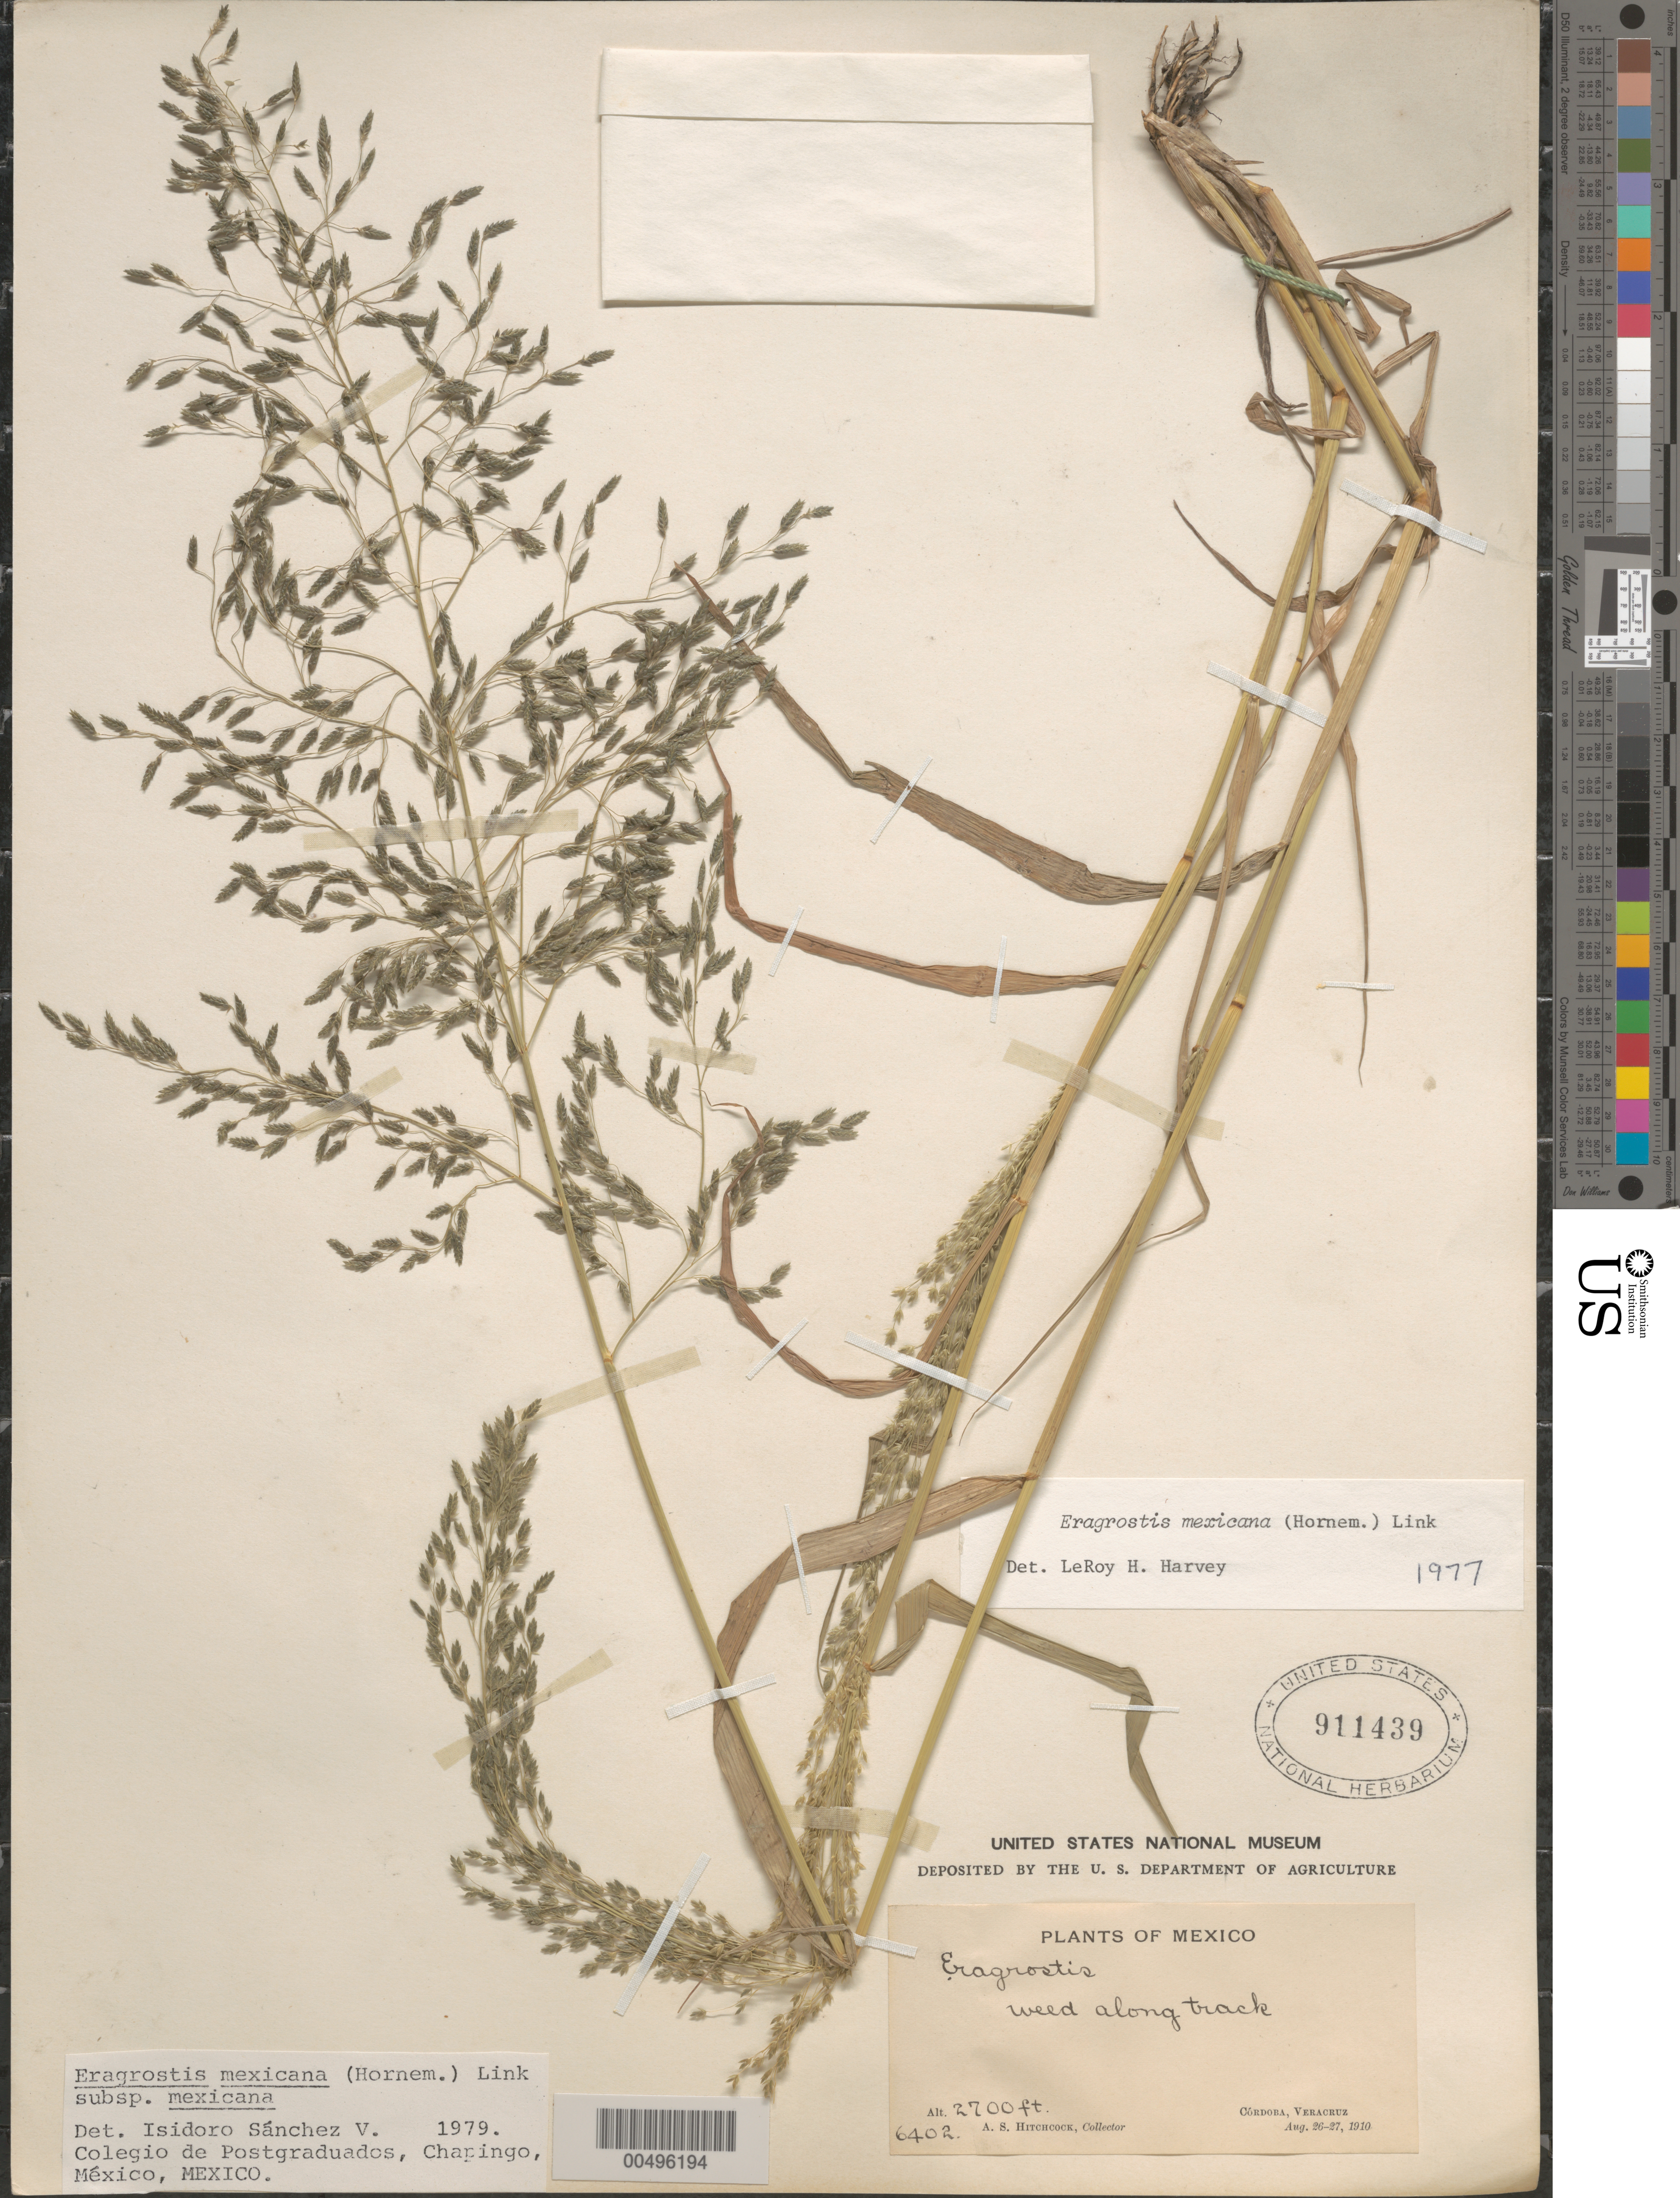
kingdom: Plantae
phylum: Tracheophyta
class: Liliopsida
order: Poales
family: Poaceae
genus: Eragrostis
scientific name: Eragrostis mexicana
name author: (Hornem.) Link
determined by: Sánchez Vega, I. M.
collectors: A. S. Hitchcock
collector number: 6402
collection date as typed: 26 Aug 1910 to 27 Aug 1910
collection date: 1910-08-26/1910-08-27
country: Mexico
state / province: Veracruz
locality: Córdoba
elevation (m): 823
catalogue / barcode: US 911439